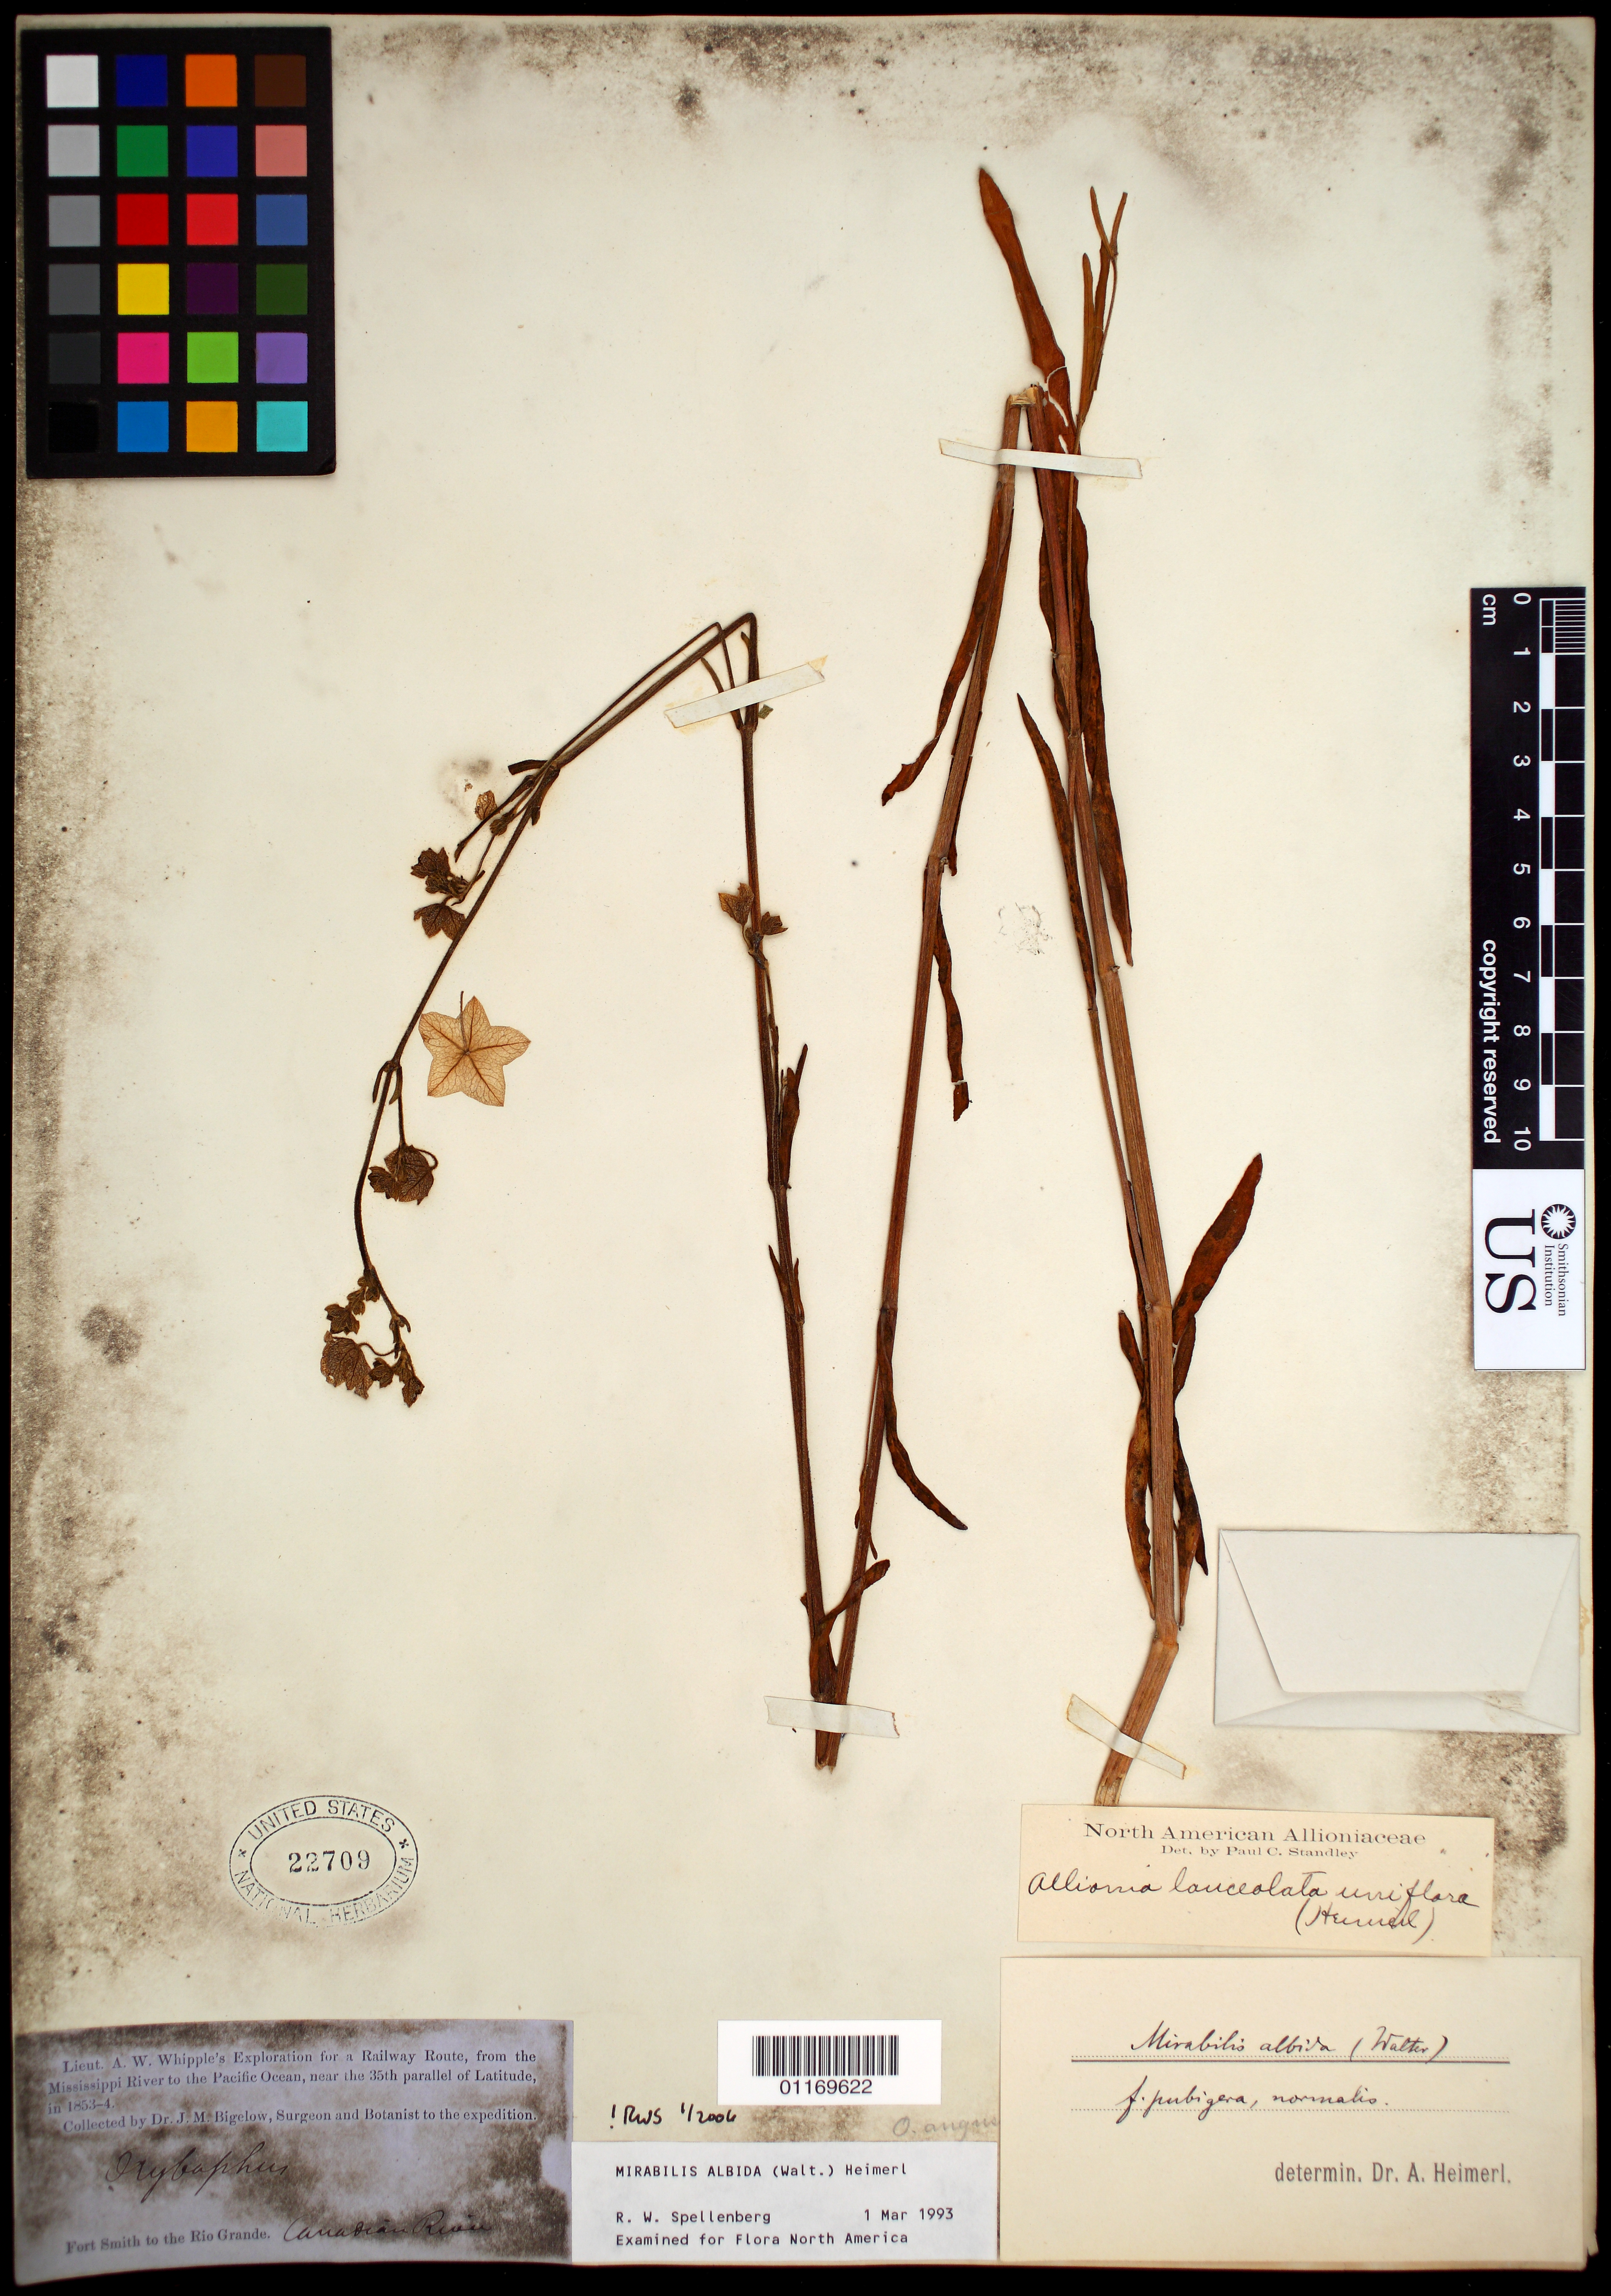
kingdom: Plantae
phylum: Tracheophyta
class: Magnoliopsida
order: Caryophyllales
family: Nyctaginaceae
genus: Mirabilis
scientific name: Mirabilis albida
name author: (Walter) Heimerl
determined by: Spellenberg, R. W.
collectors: J. M. Bigelow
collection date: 1853/1854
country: United States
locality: Fort Smith to the Rio Grande. On the Canadian River.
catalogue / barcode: US 22709